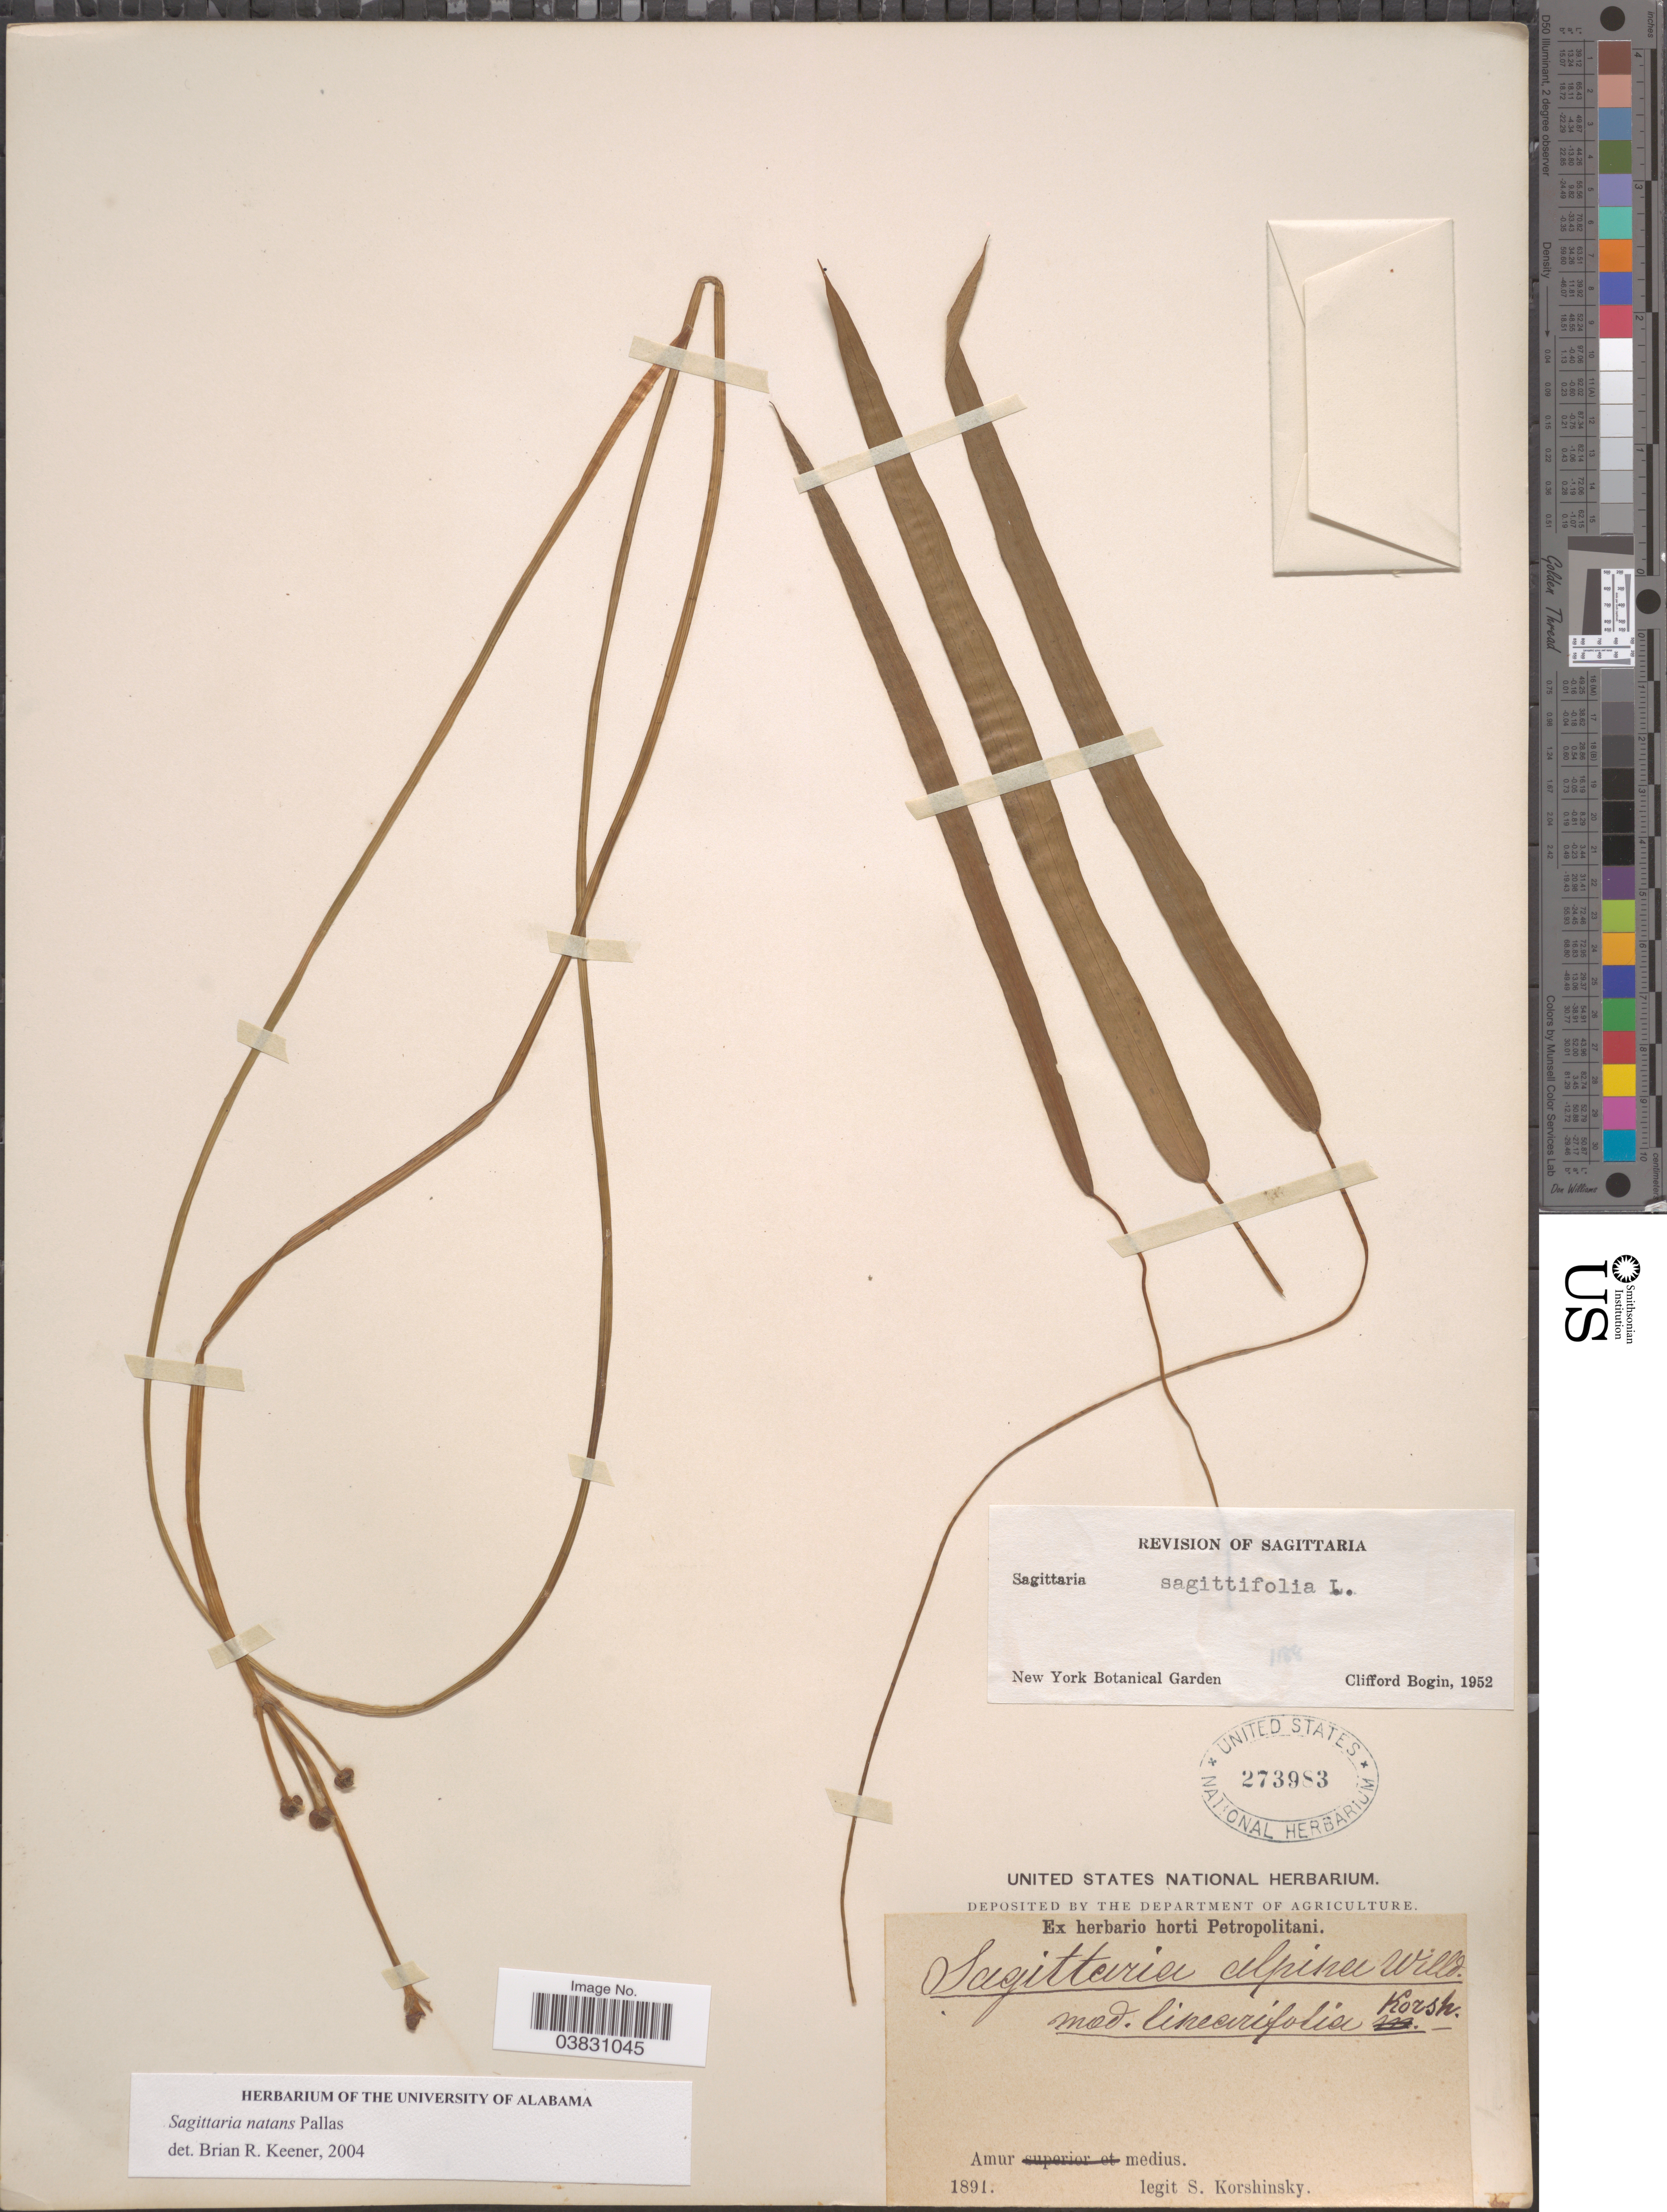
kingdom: Plantae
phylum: Tracheophyta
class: Liliopsida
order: Alismatales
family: Alismataceae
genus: Sagittaria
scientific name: Sagittaria natans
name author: Pall.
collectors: S. I. Korshinsky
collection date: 1891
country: Russian Federation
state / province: Amur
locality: Amur medius.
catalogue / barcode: US 273983